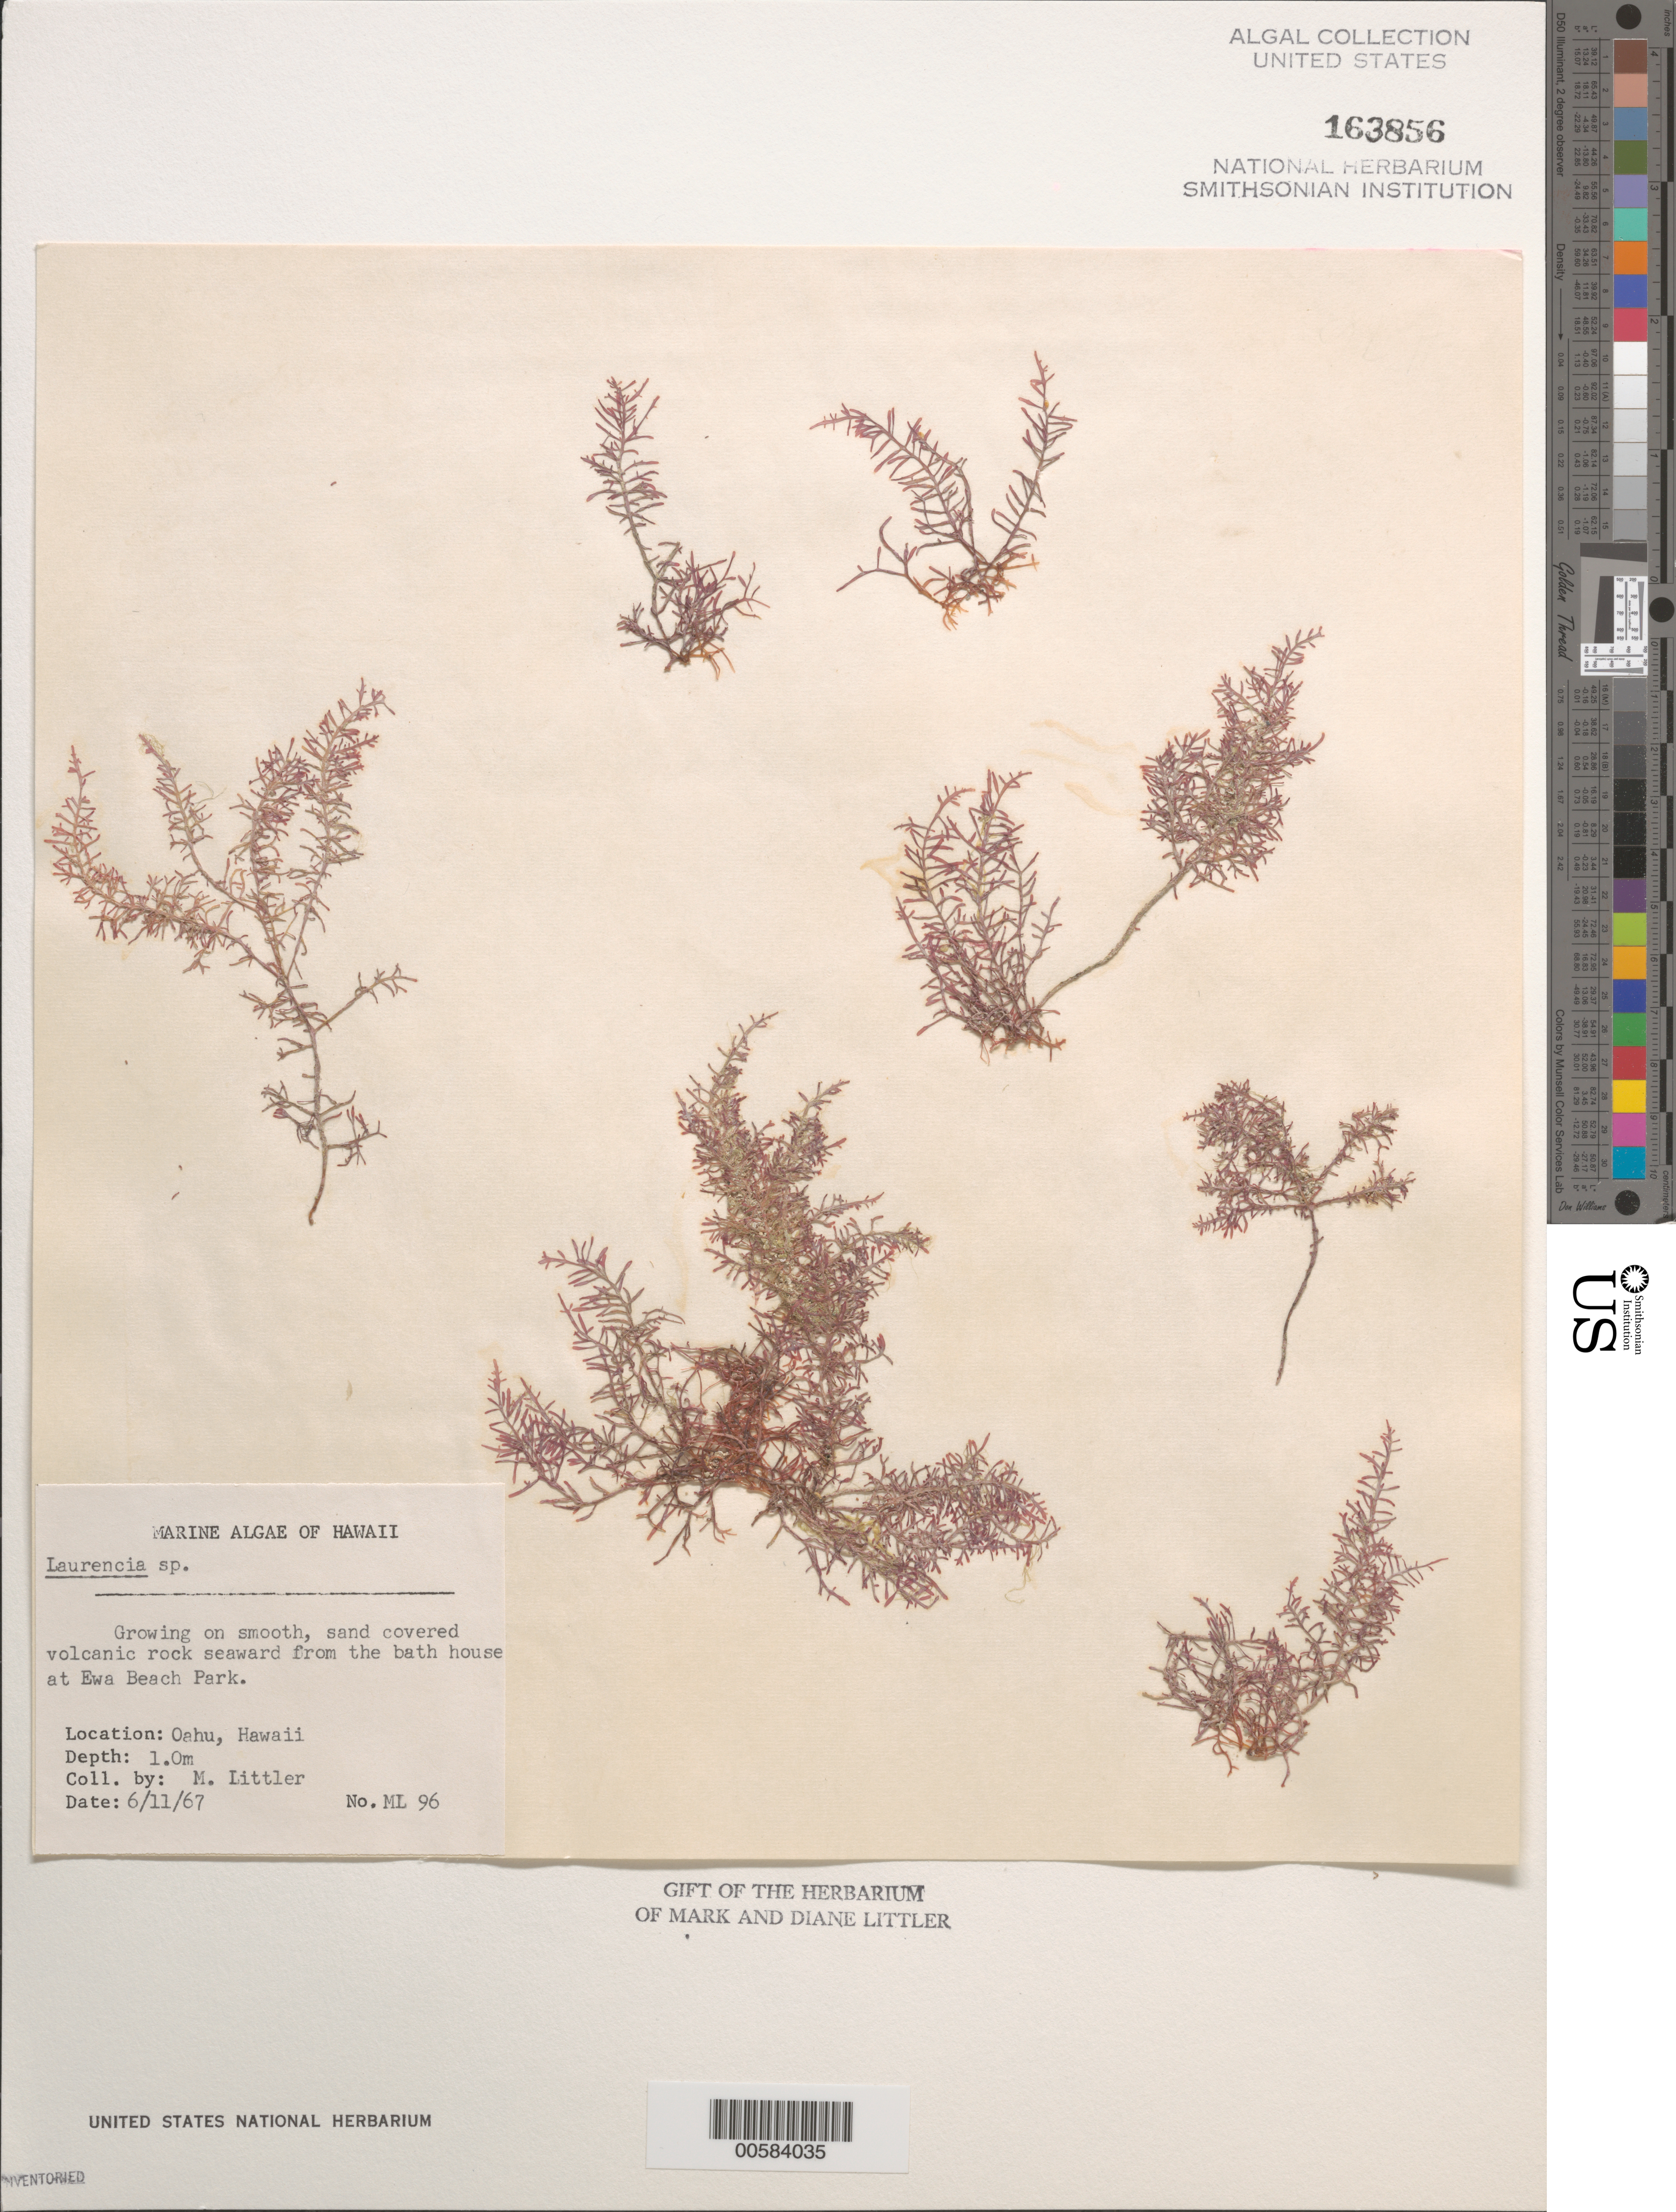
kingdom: Plantae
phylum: Rhodophyta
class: Florideophyceae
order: Ceramiales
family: Rhodomelaceae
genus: Laurencia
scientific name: Laurencia sp.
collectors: M. M. Littler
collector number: ML 96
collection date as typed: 11 Jun 1967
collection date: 1967-06-11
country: United States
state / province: Hawaii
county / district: Honolulu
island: Oahu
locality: Ewa Beach Park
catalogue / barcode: US 163856